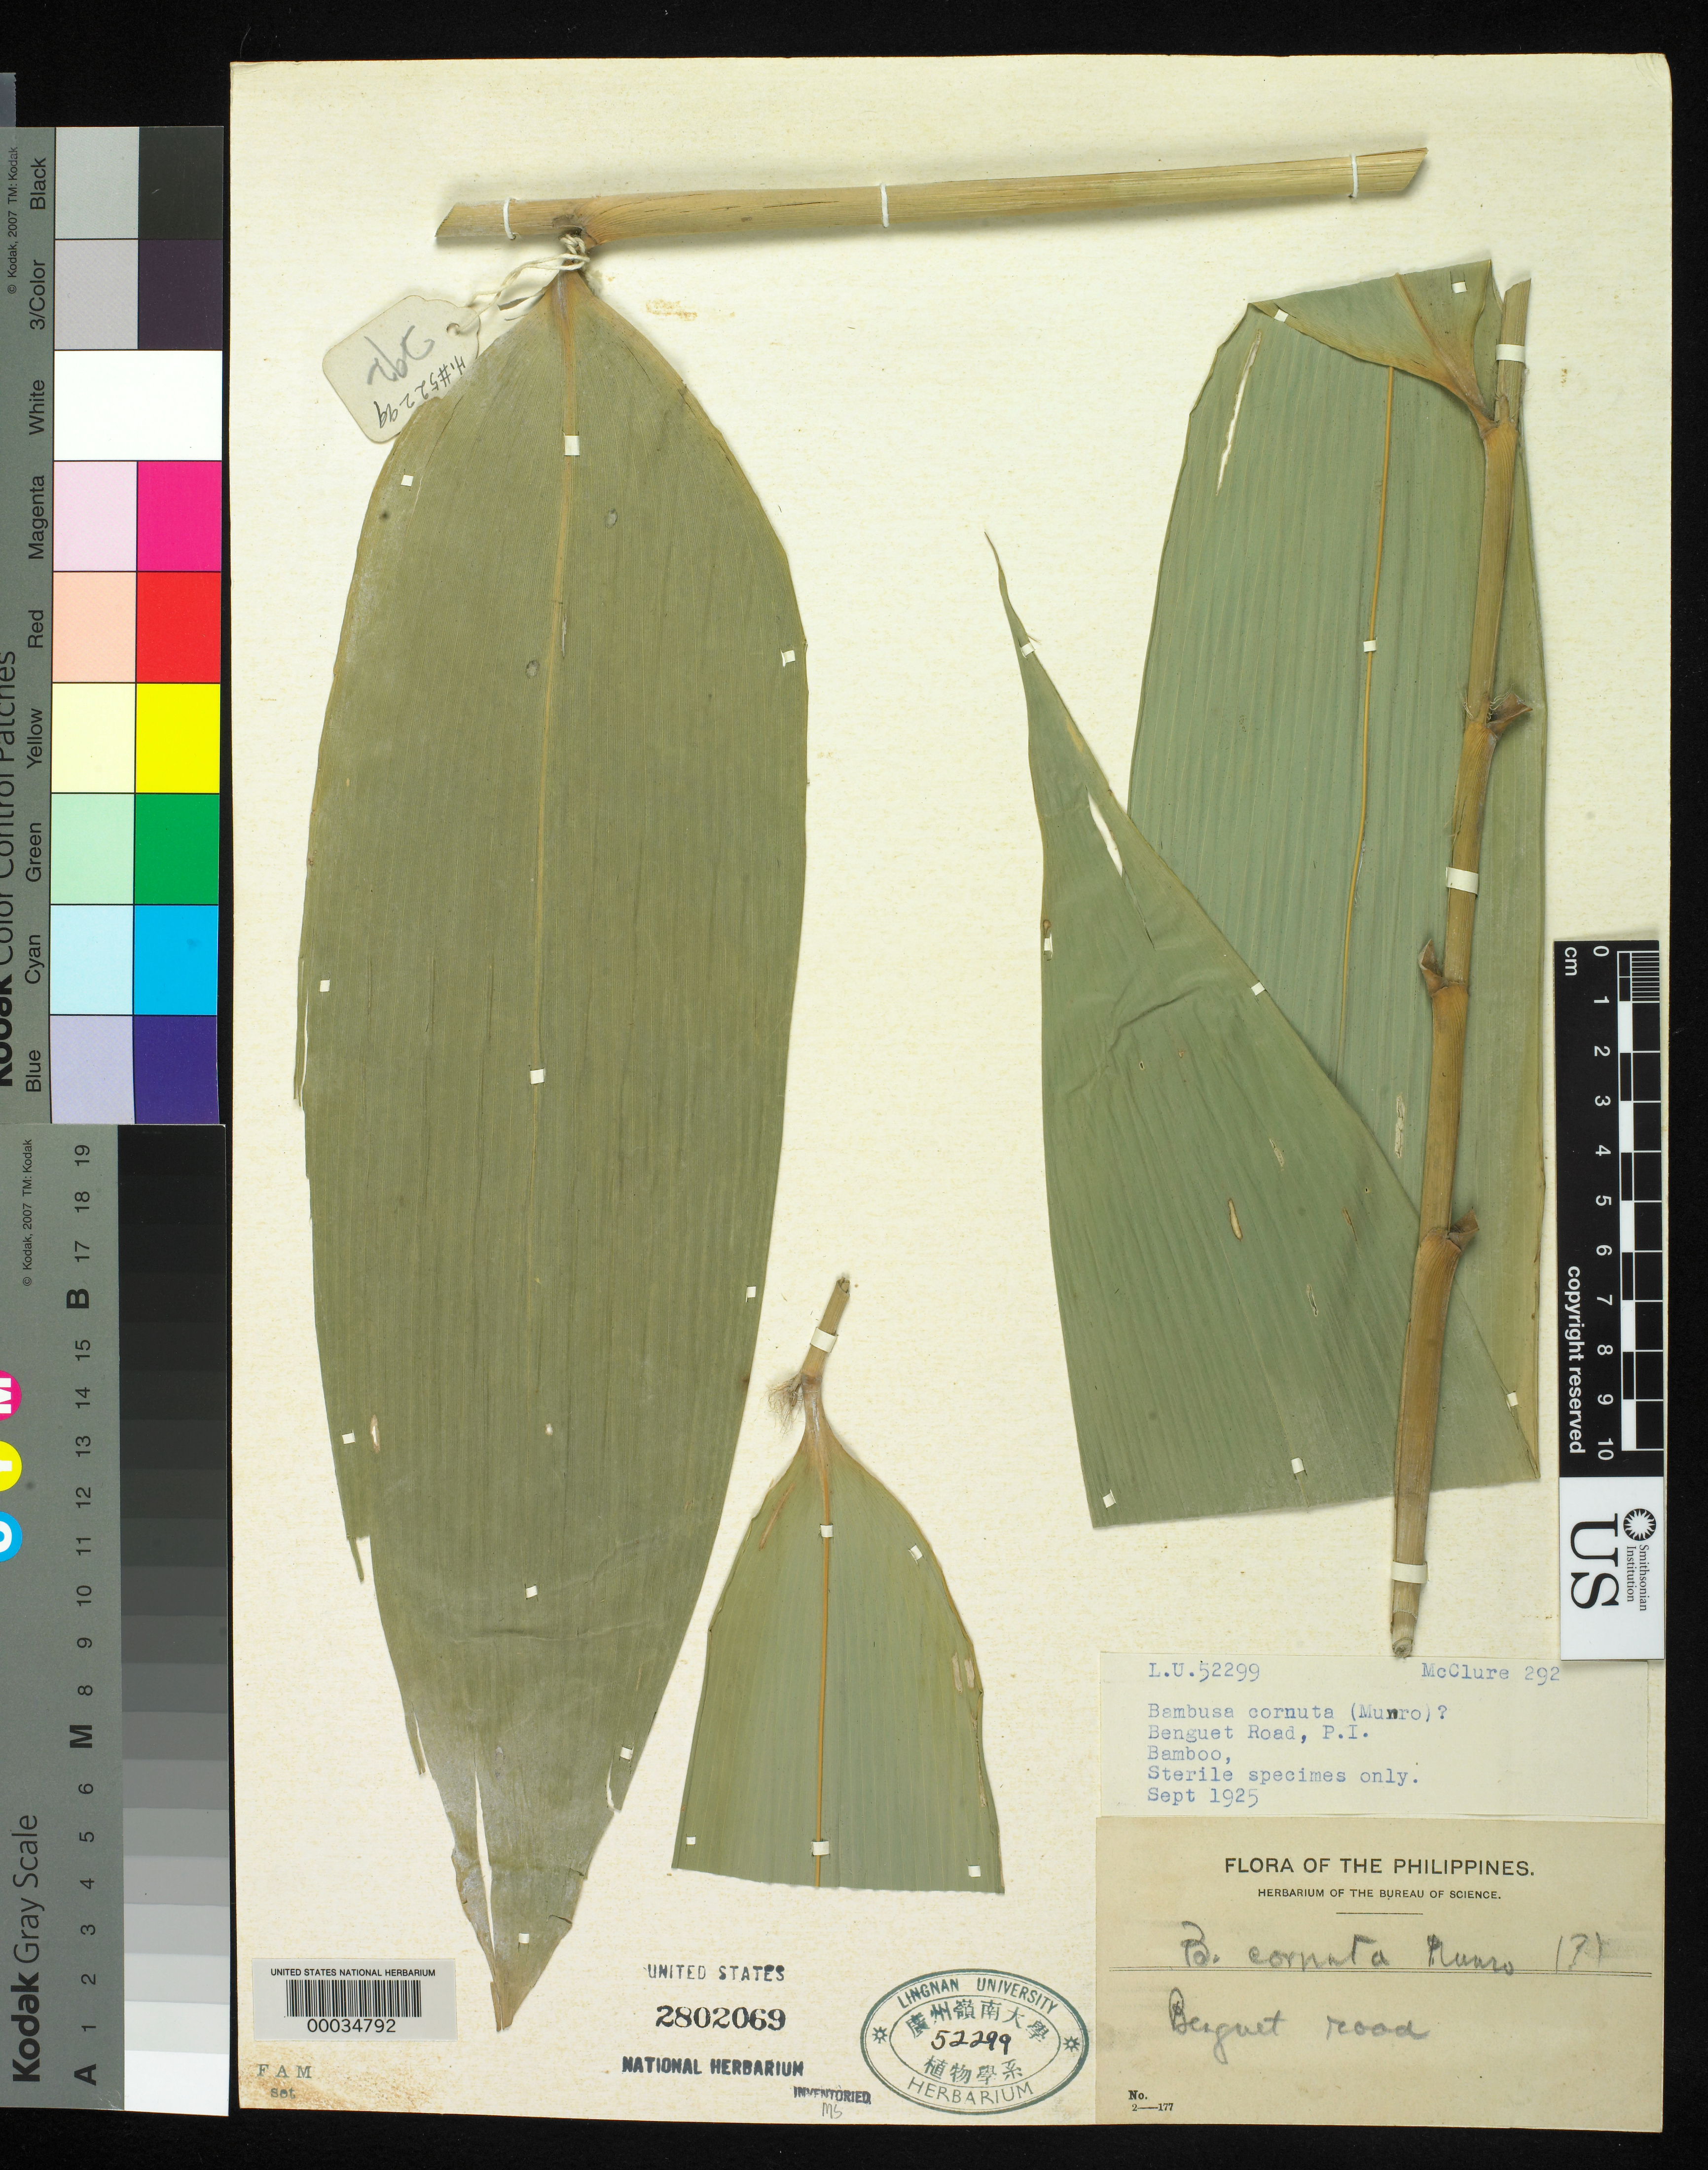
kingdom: Plantae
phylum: Tracheophyta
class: Liliopsida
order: Poales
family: Poaceae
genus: Fimbribambusa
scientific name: Fimbribambusa horsfieldii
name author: (Munro) Widjaja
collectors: F. A. McClure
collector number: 292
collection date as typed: Sep 1925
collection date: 1925-09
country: Philippines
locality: Benguet road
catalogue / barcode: US 2802069